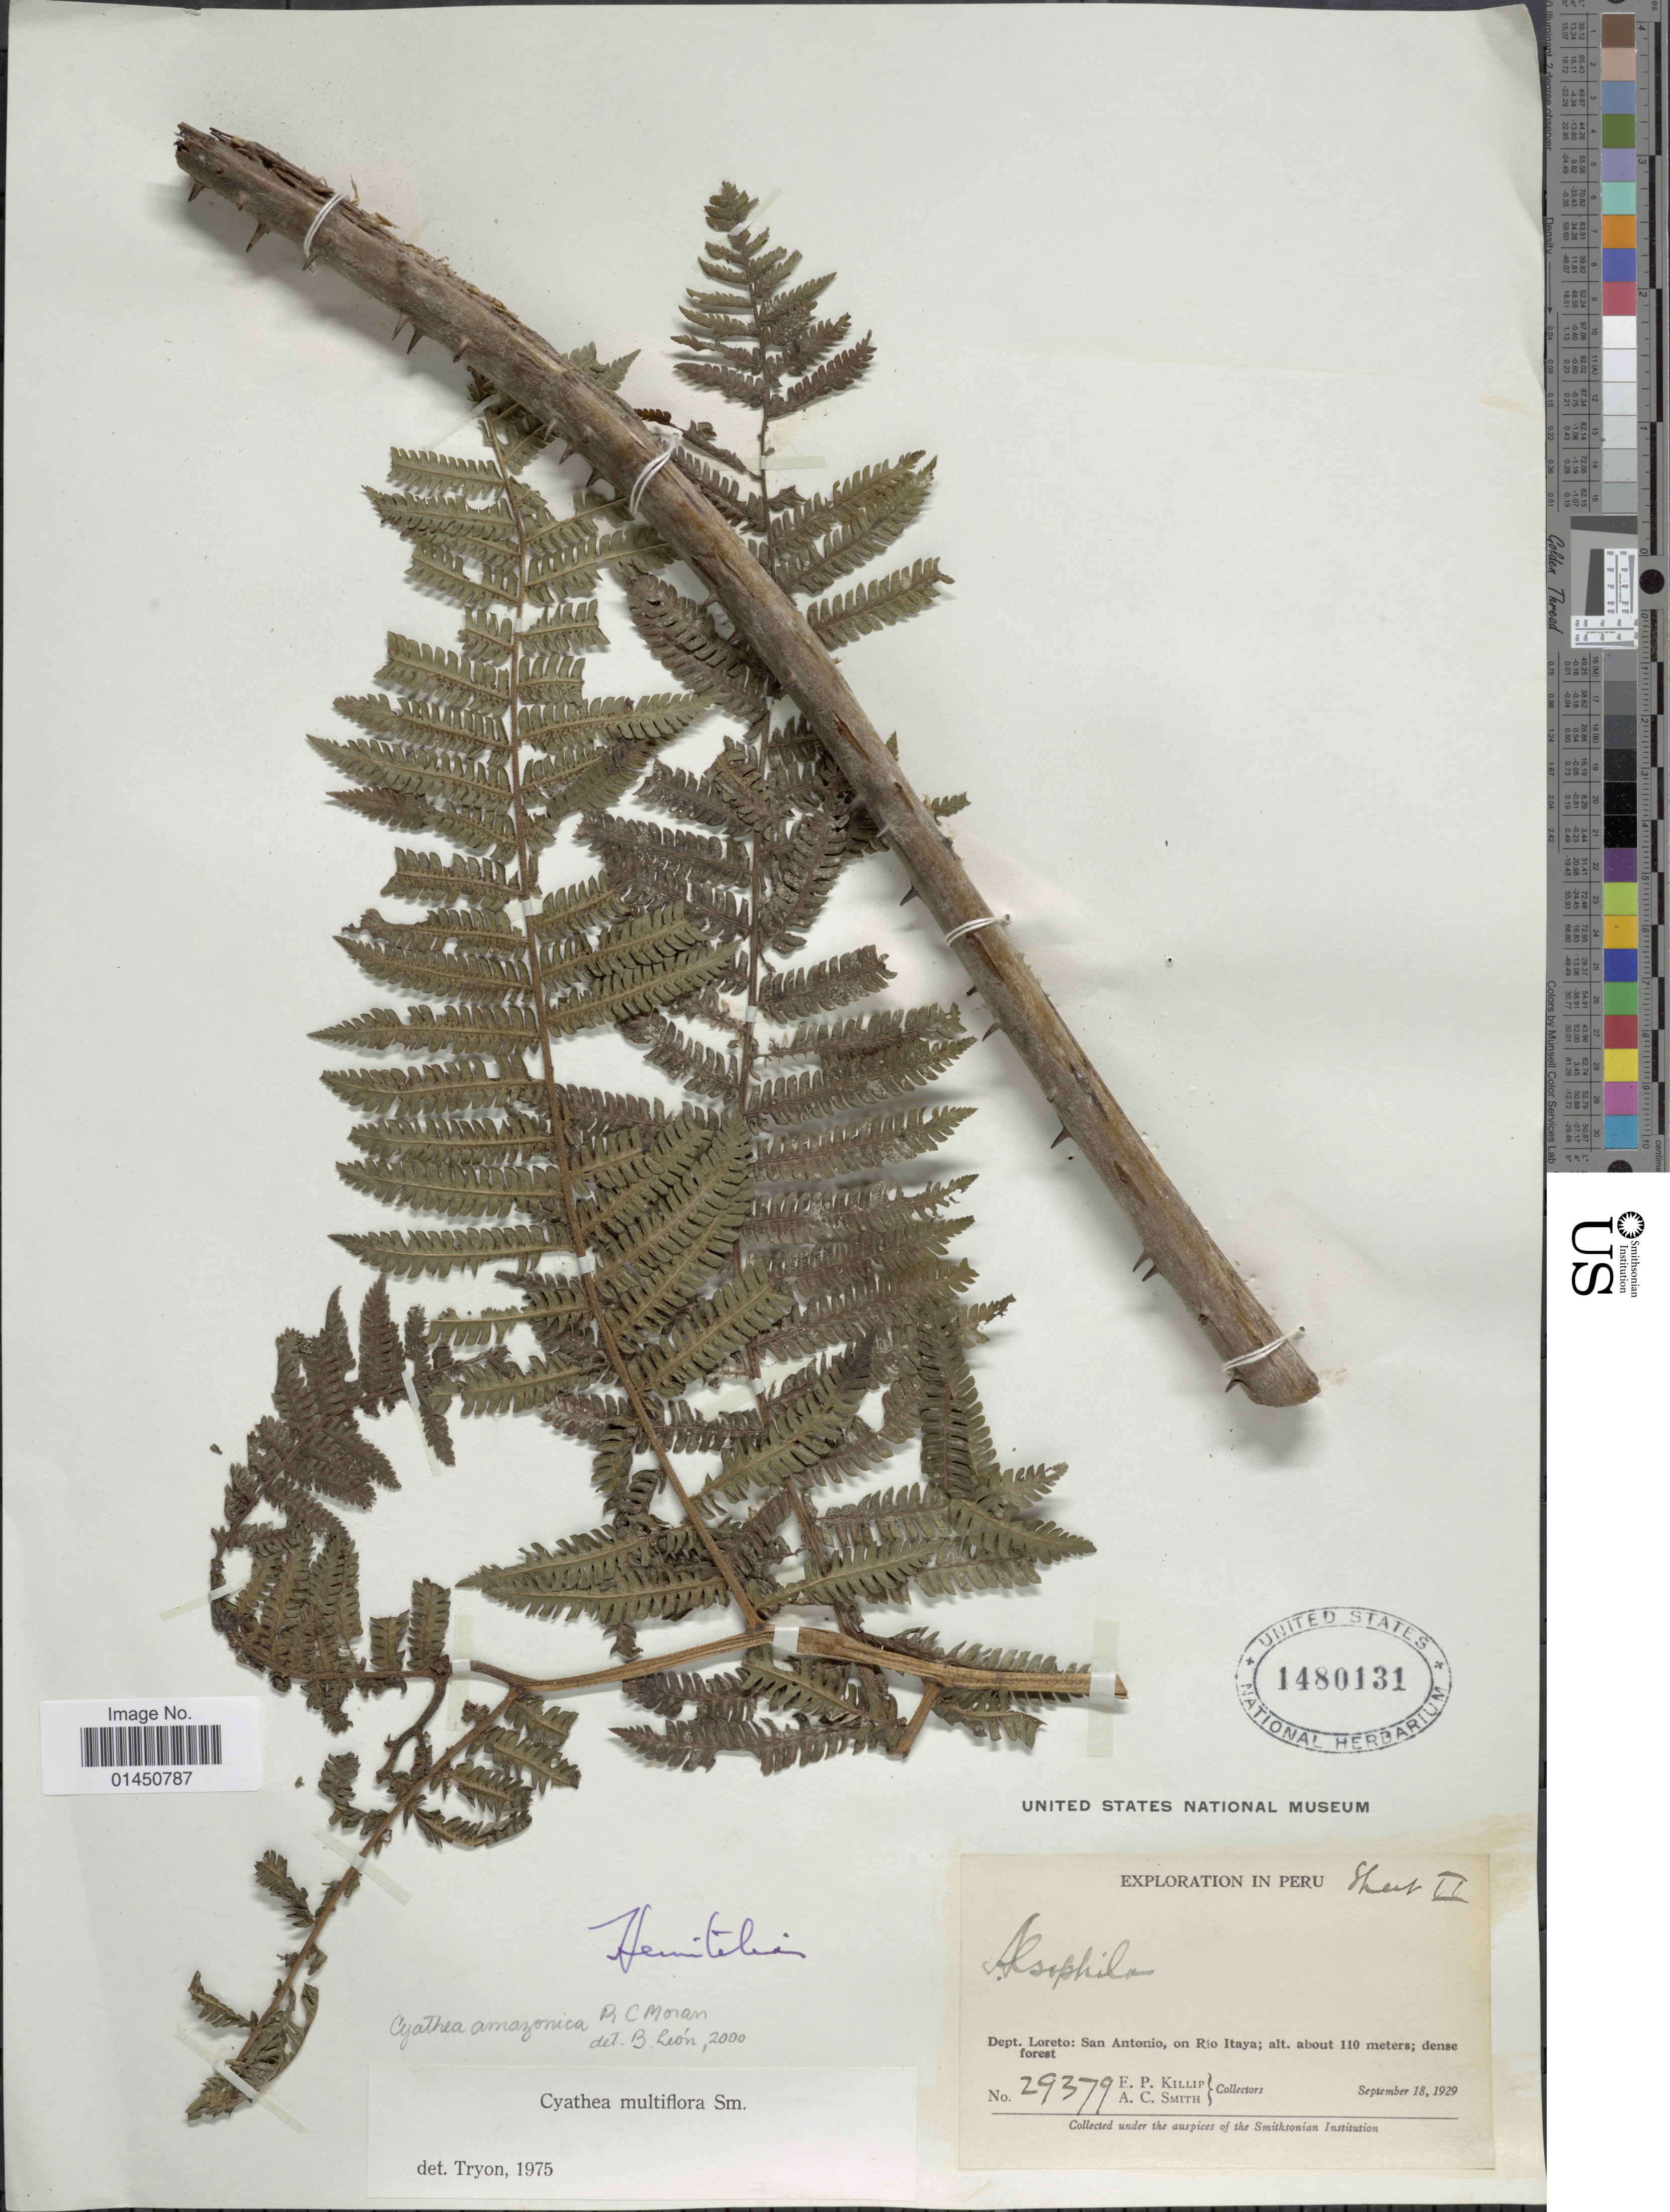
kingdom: Plantae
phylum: Tracheophyta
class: Polypodiopsida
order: Cyatheales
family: Cyatheaceae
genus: Cyathea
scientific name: Cyathea amazonica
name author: R.C. Moran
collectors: E. P. Killip & A. C. Smith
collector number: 29379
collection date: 1929-09-18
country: Peru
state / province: Loreto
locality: San Antonio, on Rio Itaya.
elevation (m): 110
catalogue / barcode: US 1480131